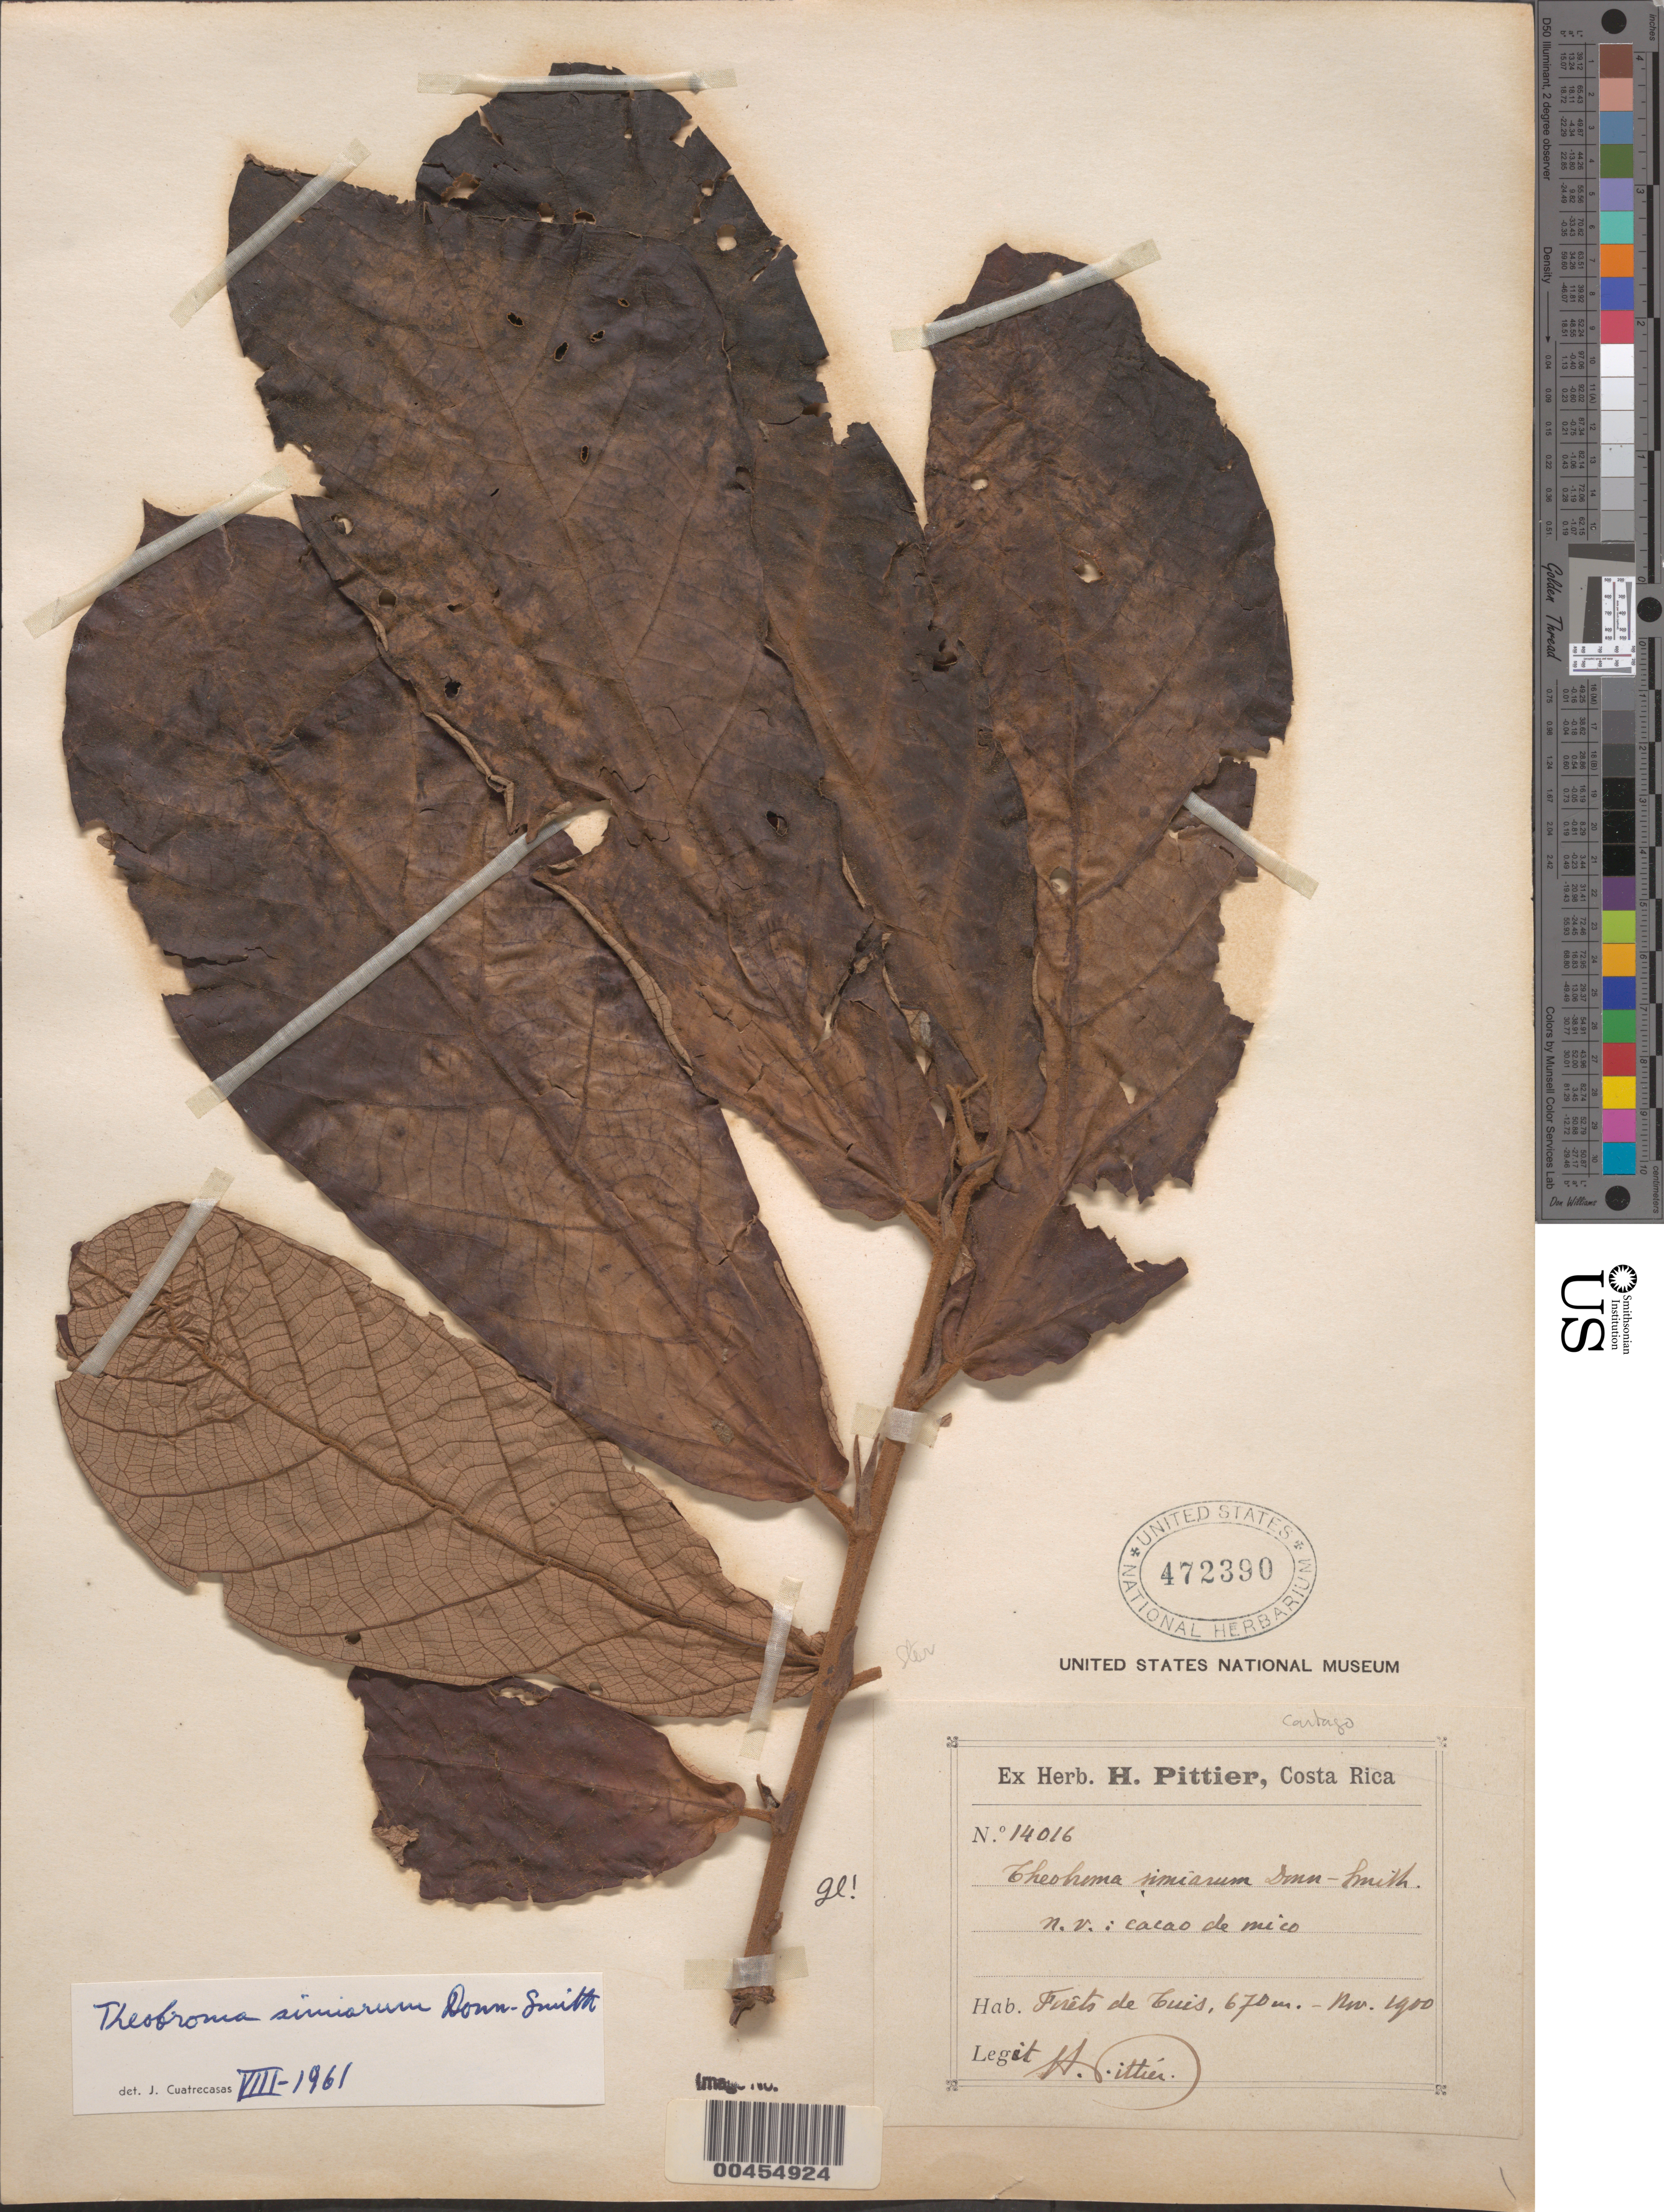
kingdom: Plantae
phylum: Tracheophyta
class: Magnoliopsida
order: Malvales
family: Malvaceae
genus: Theobroma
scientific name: Theobroma simiarum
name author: Donn. Sm.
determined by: Cuatrecasas, J.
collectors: H. F. Pittier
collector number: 14016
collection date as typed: Nov 1900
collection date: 1900-11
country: Costa Rica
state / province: Cartago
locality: Forêts de Tuis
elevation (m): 670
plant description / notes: Common name: cacao de mico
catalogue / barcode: US 472390